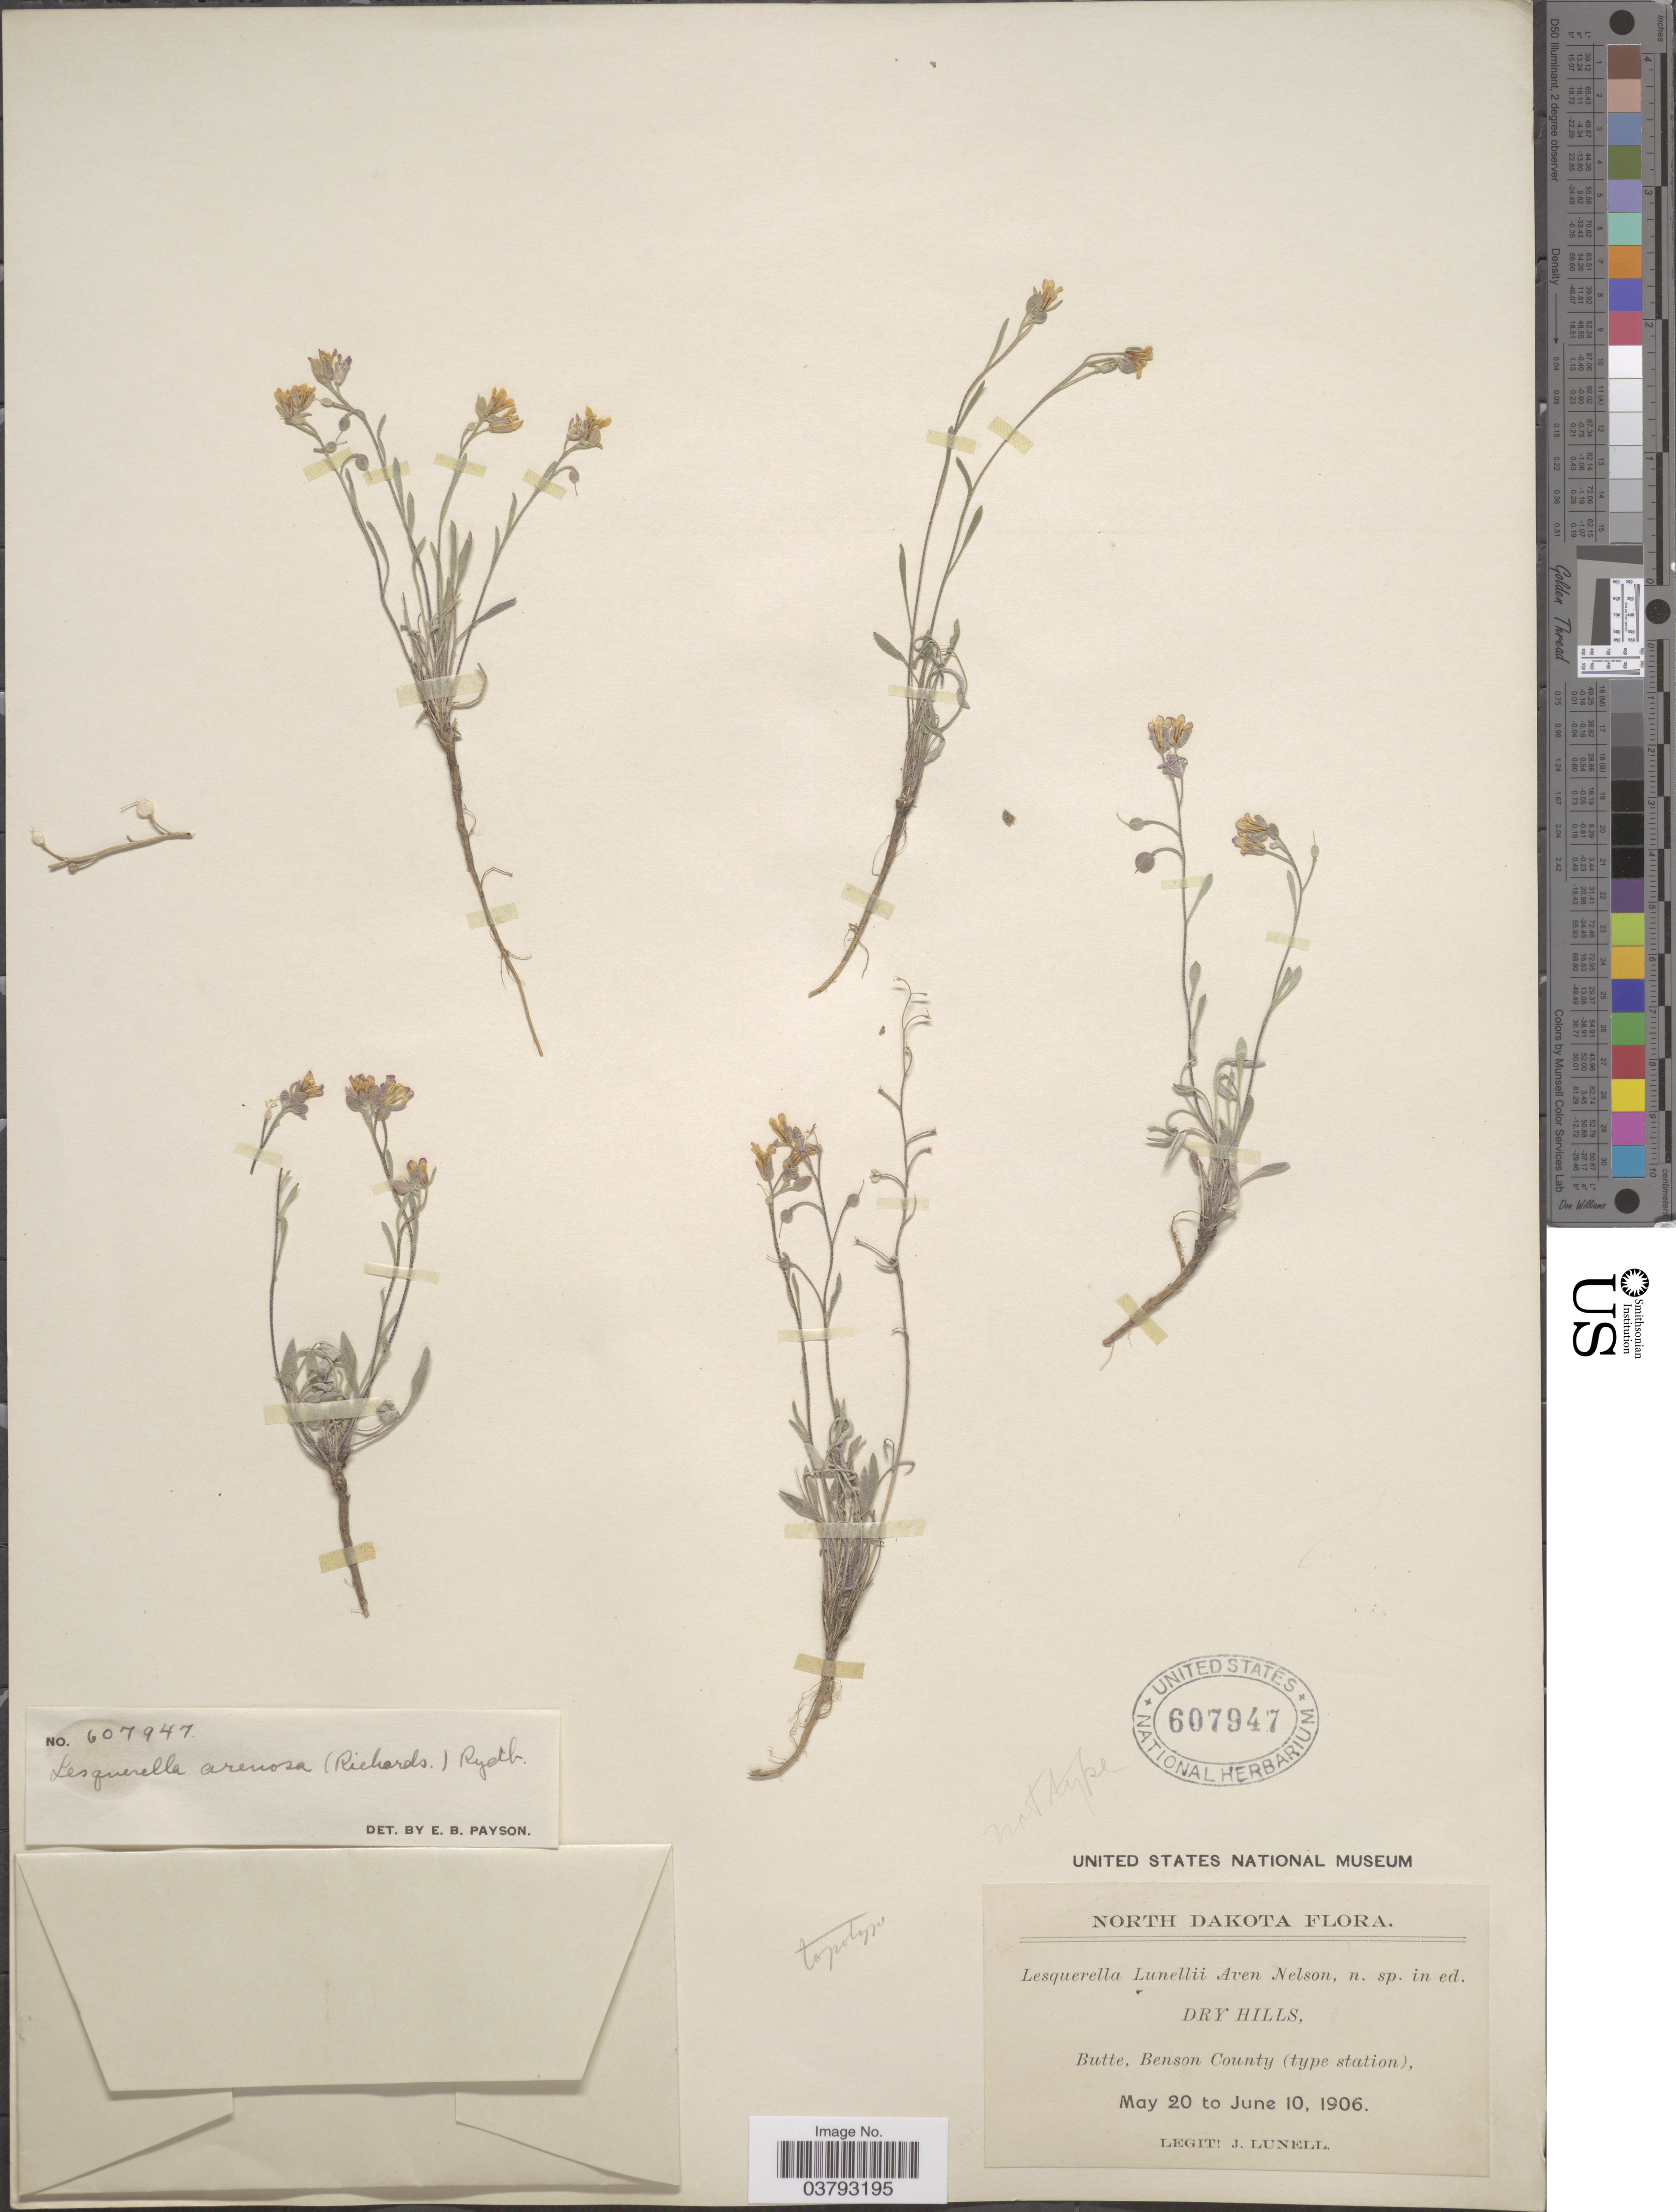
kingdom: Plantae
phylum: Tracheophyta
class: Magnoliopsida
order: Brassicales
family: Brassicaceae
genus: Lesquerella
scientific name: Lesquerella arenosa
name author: (Richardson) Rydb.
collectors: J. Lunell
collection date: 1906-05-20/1906-06-10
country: United States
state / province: North Dakota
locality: Butte, Benson County (type station).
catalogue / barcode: US 607947